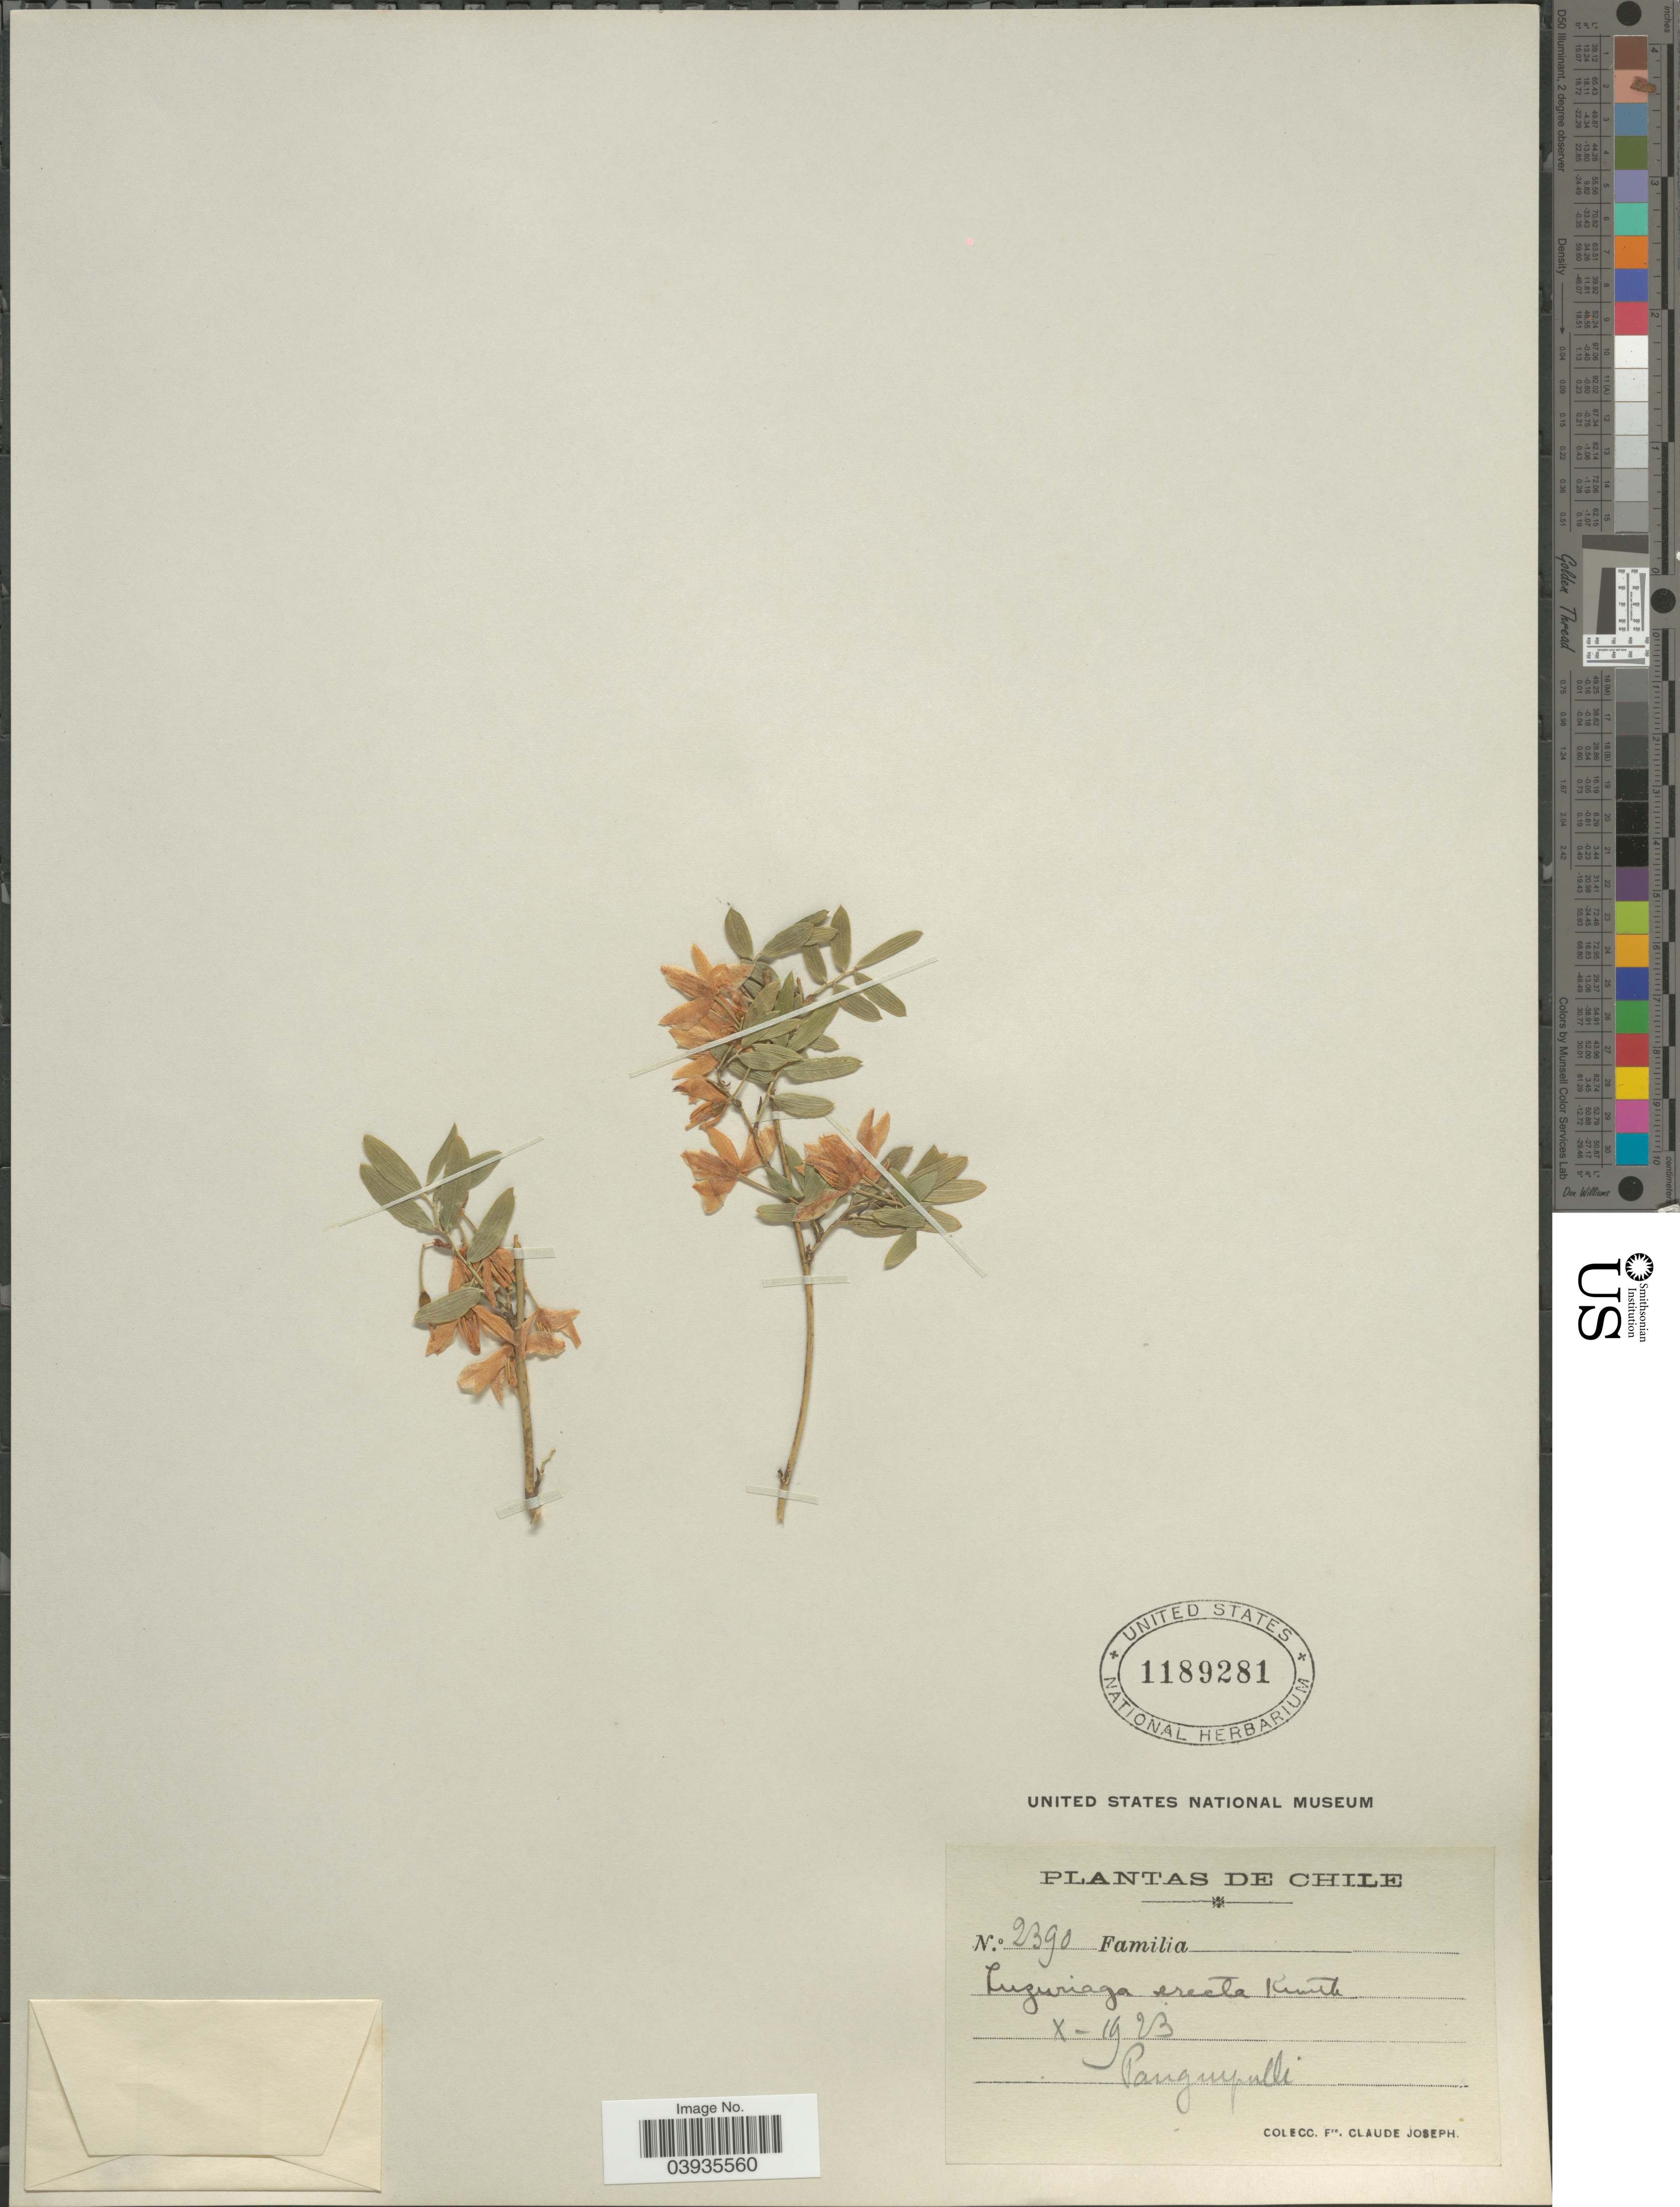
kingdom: Plantae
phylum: Tracheophyta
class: Liliopsida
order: Liliales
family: Alstroemeriaceae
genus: Luzuriaga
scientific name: Luzuriaga erecta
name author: Kunth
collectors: Bro. Claude-Joseph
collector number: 2390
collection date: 1923-10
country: Chile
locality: Panguipulli.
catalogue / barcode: US 1189281